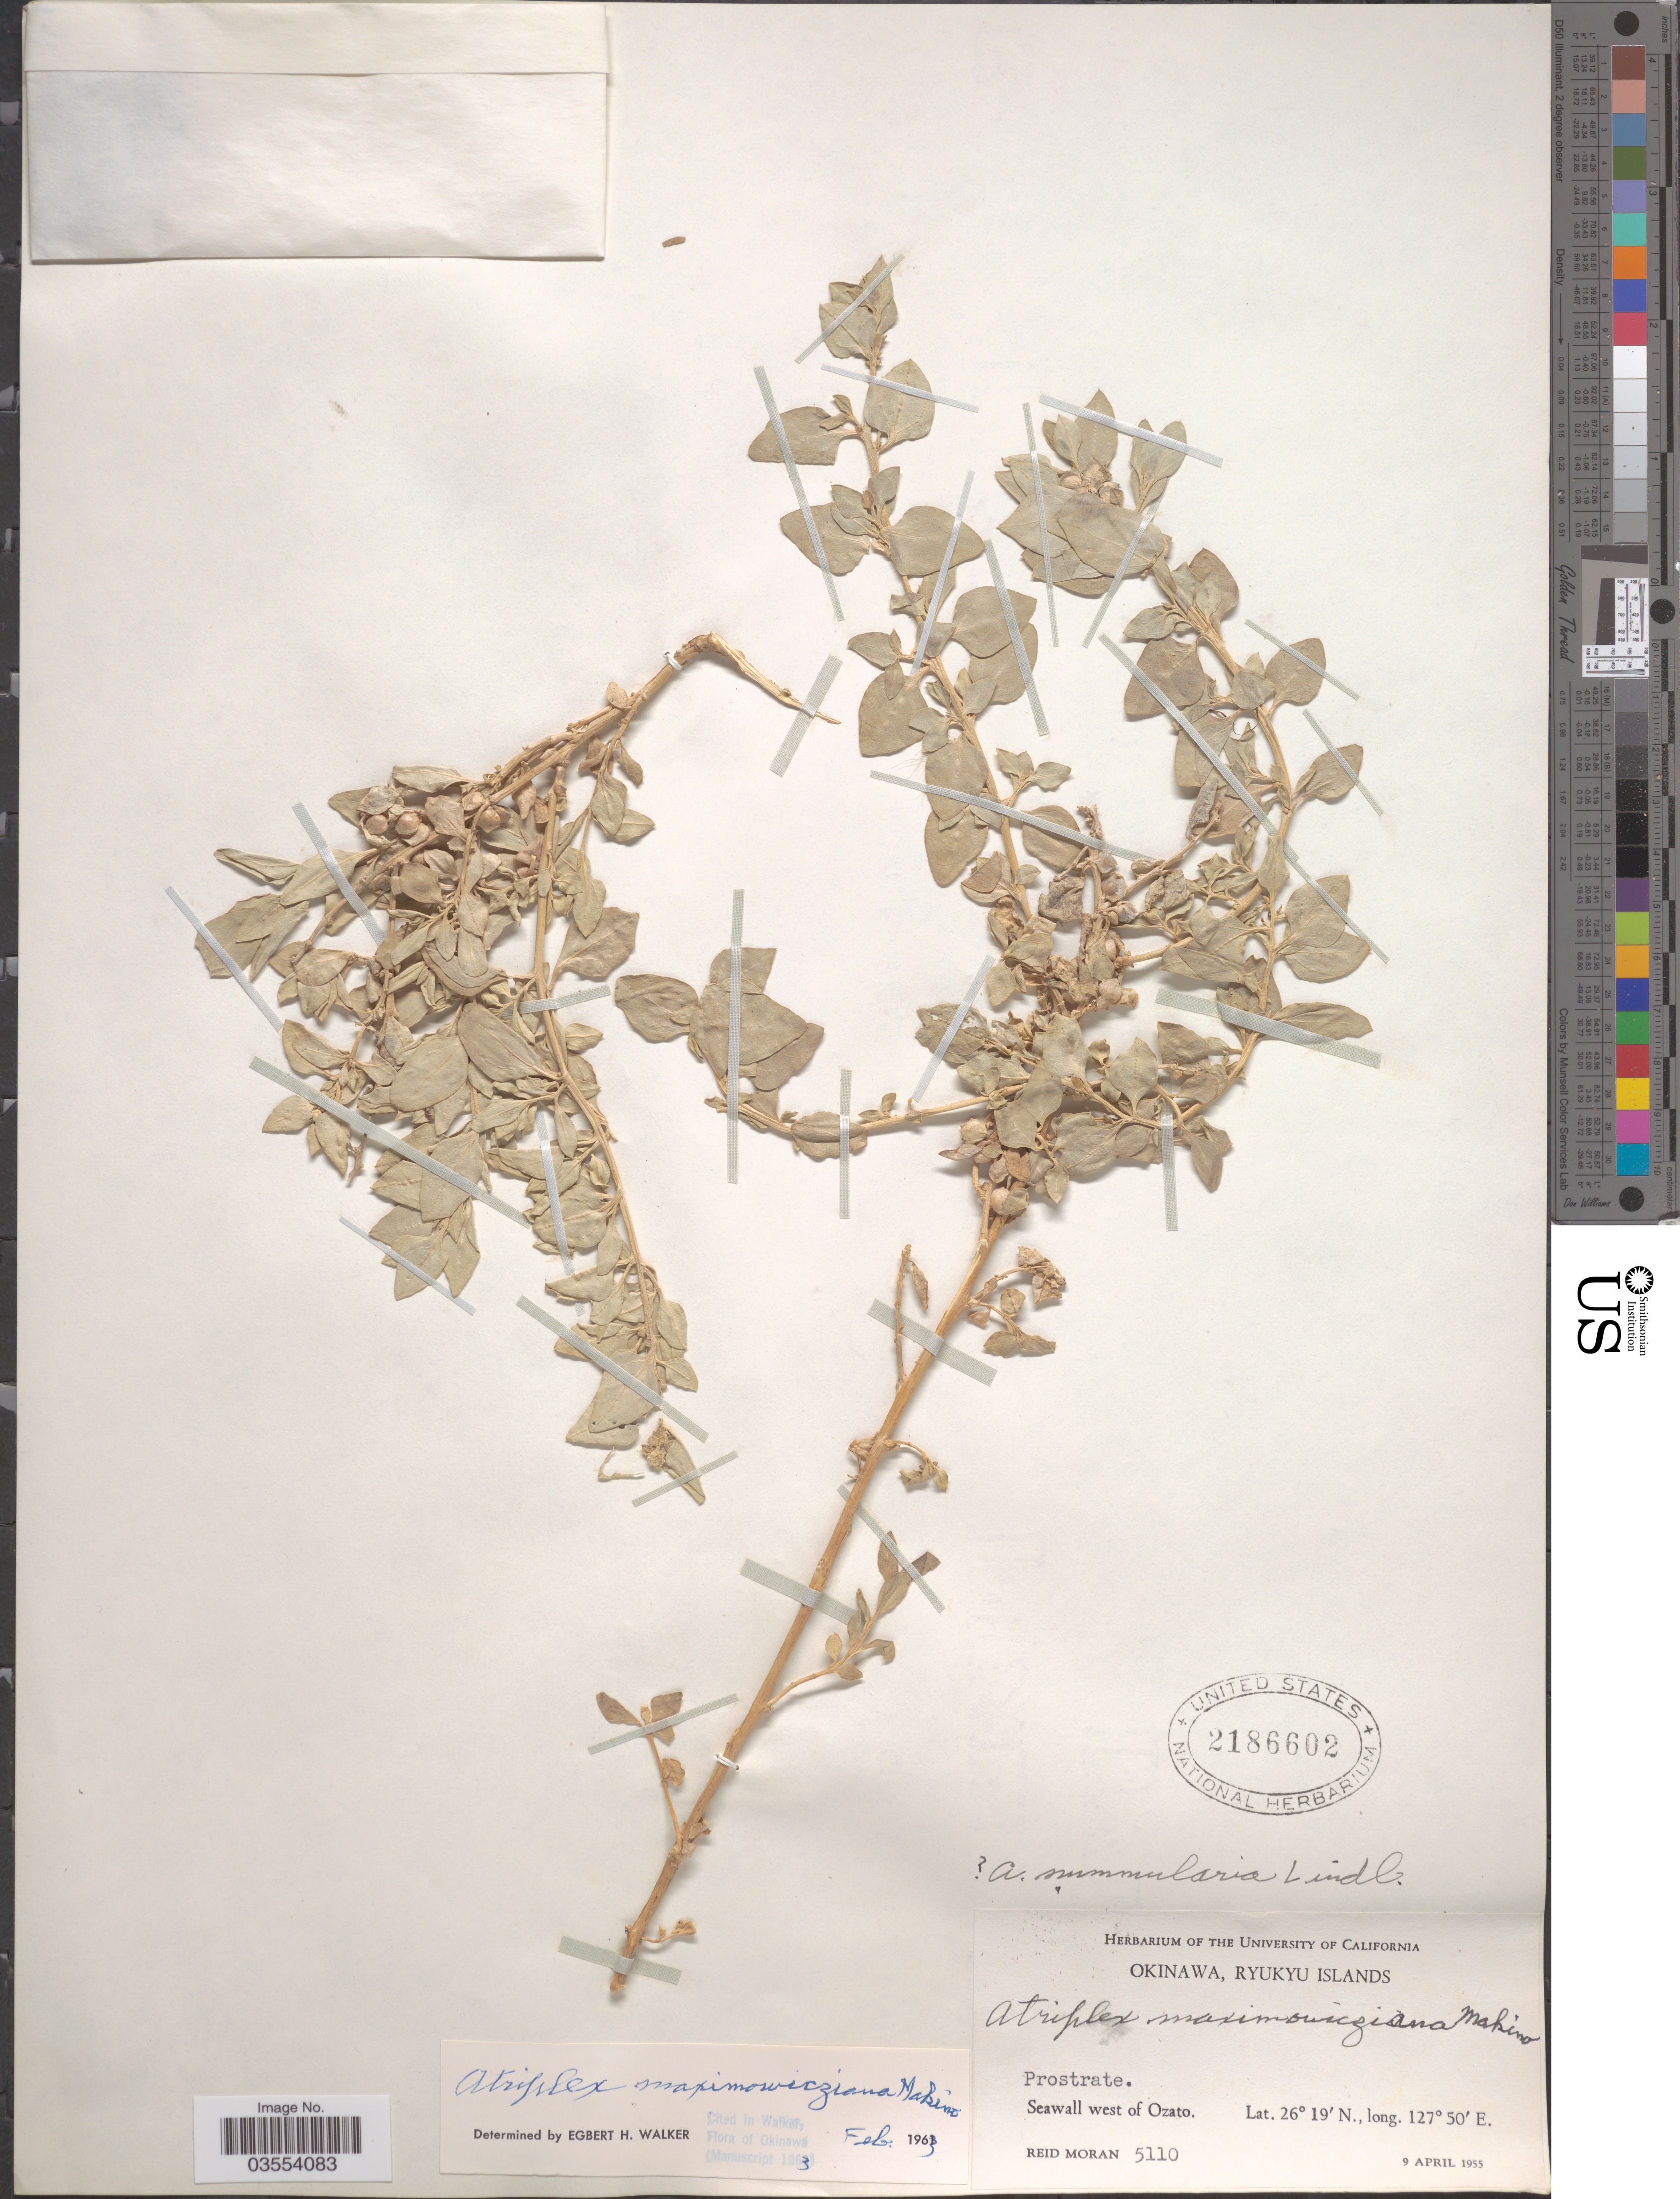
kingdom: Plantae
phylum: Tracheophyta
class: Magnoliopsida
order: Caryophyllales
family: Amaranthaceae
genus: Atriplex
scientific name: Atriplex maximowicziana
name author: Makino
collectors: R. Moran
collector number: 5110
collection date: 1955-04-09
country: Japan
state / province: Okinawa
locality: Ryukyu Islands. Seawall west of Ozato.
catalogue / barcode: US 2186602